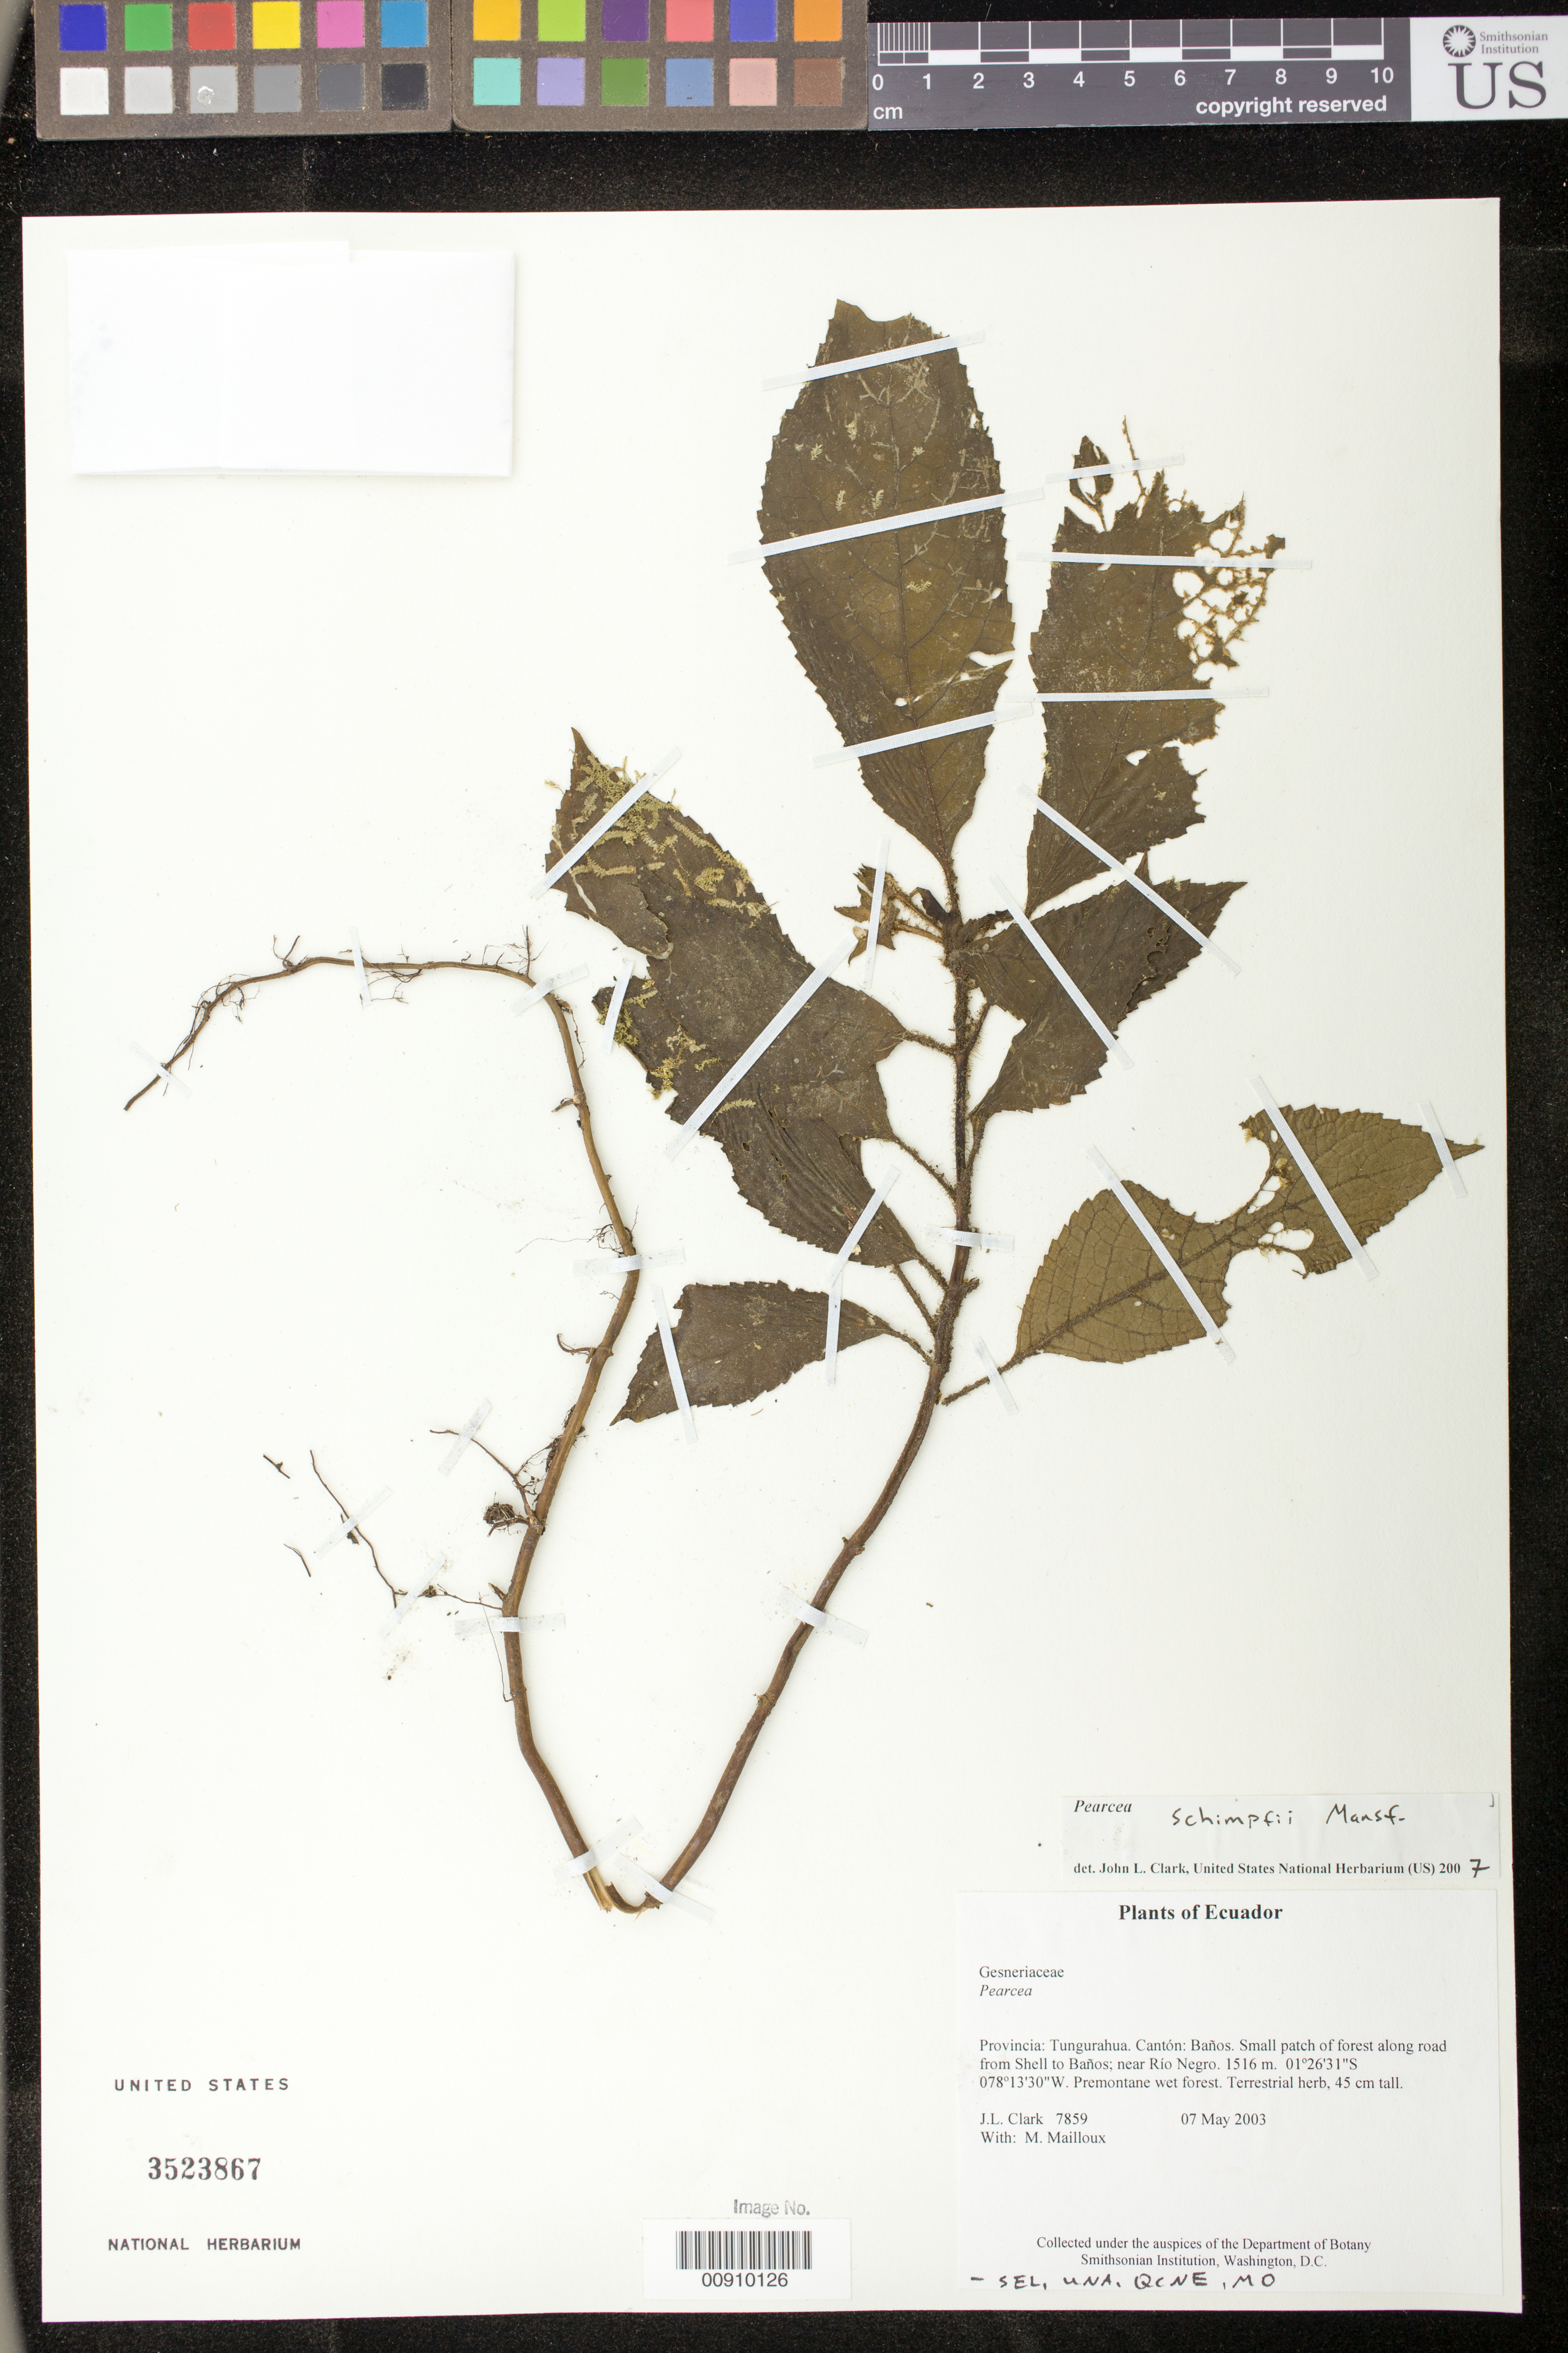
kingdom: Plantae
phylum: Tracheophyta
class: Magnoliopsida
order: Lamiales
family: Gesneriaceae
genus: Pearcea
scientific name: Pearcea schimpfii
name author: Mansf.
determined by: Clark, J. L., (SEL), The Marie Selby Botanical Garden (UNITED STATES)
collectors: J. L. Clark & M. Mailloux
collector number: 7859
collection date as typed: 07 May 2003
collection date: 2003-05-07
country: Ecuador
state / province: Tungurahua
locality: Baños. Small patch of forest along road from Shell to Baños; near Río Negro.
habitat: Premontane wet forest.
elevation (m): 1516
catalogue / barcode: US 3523867